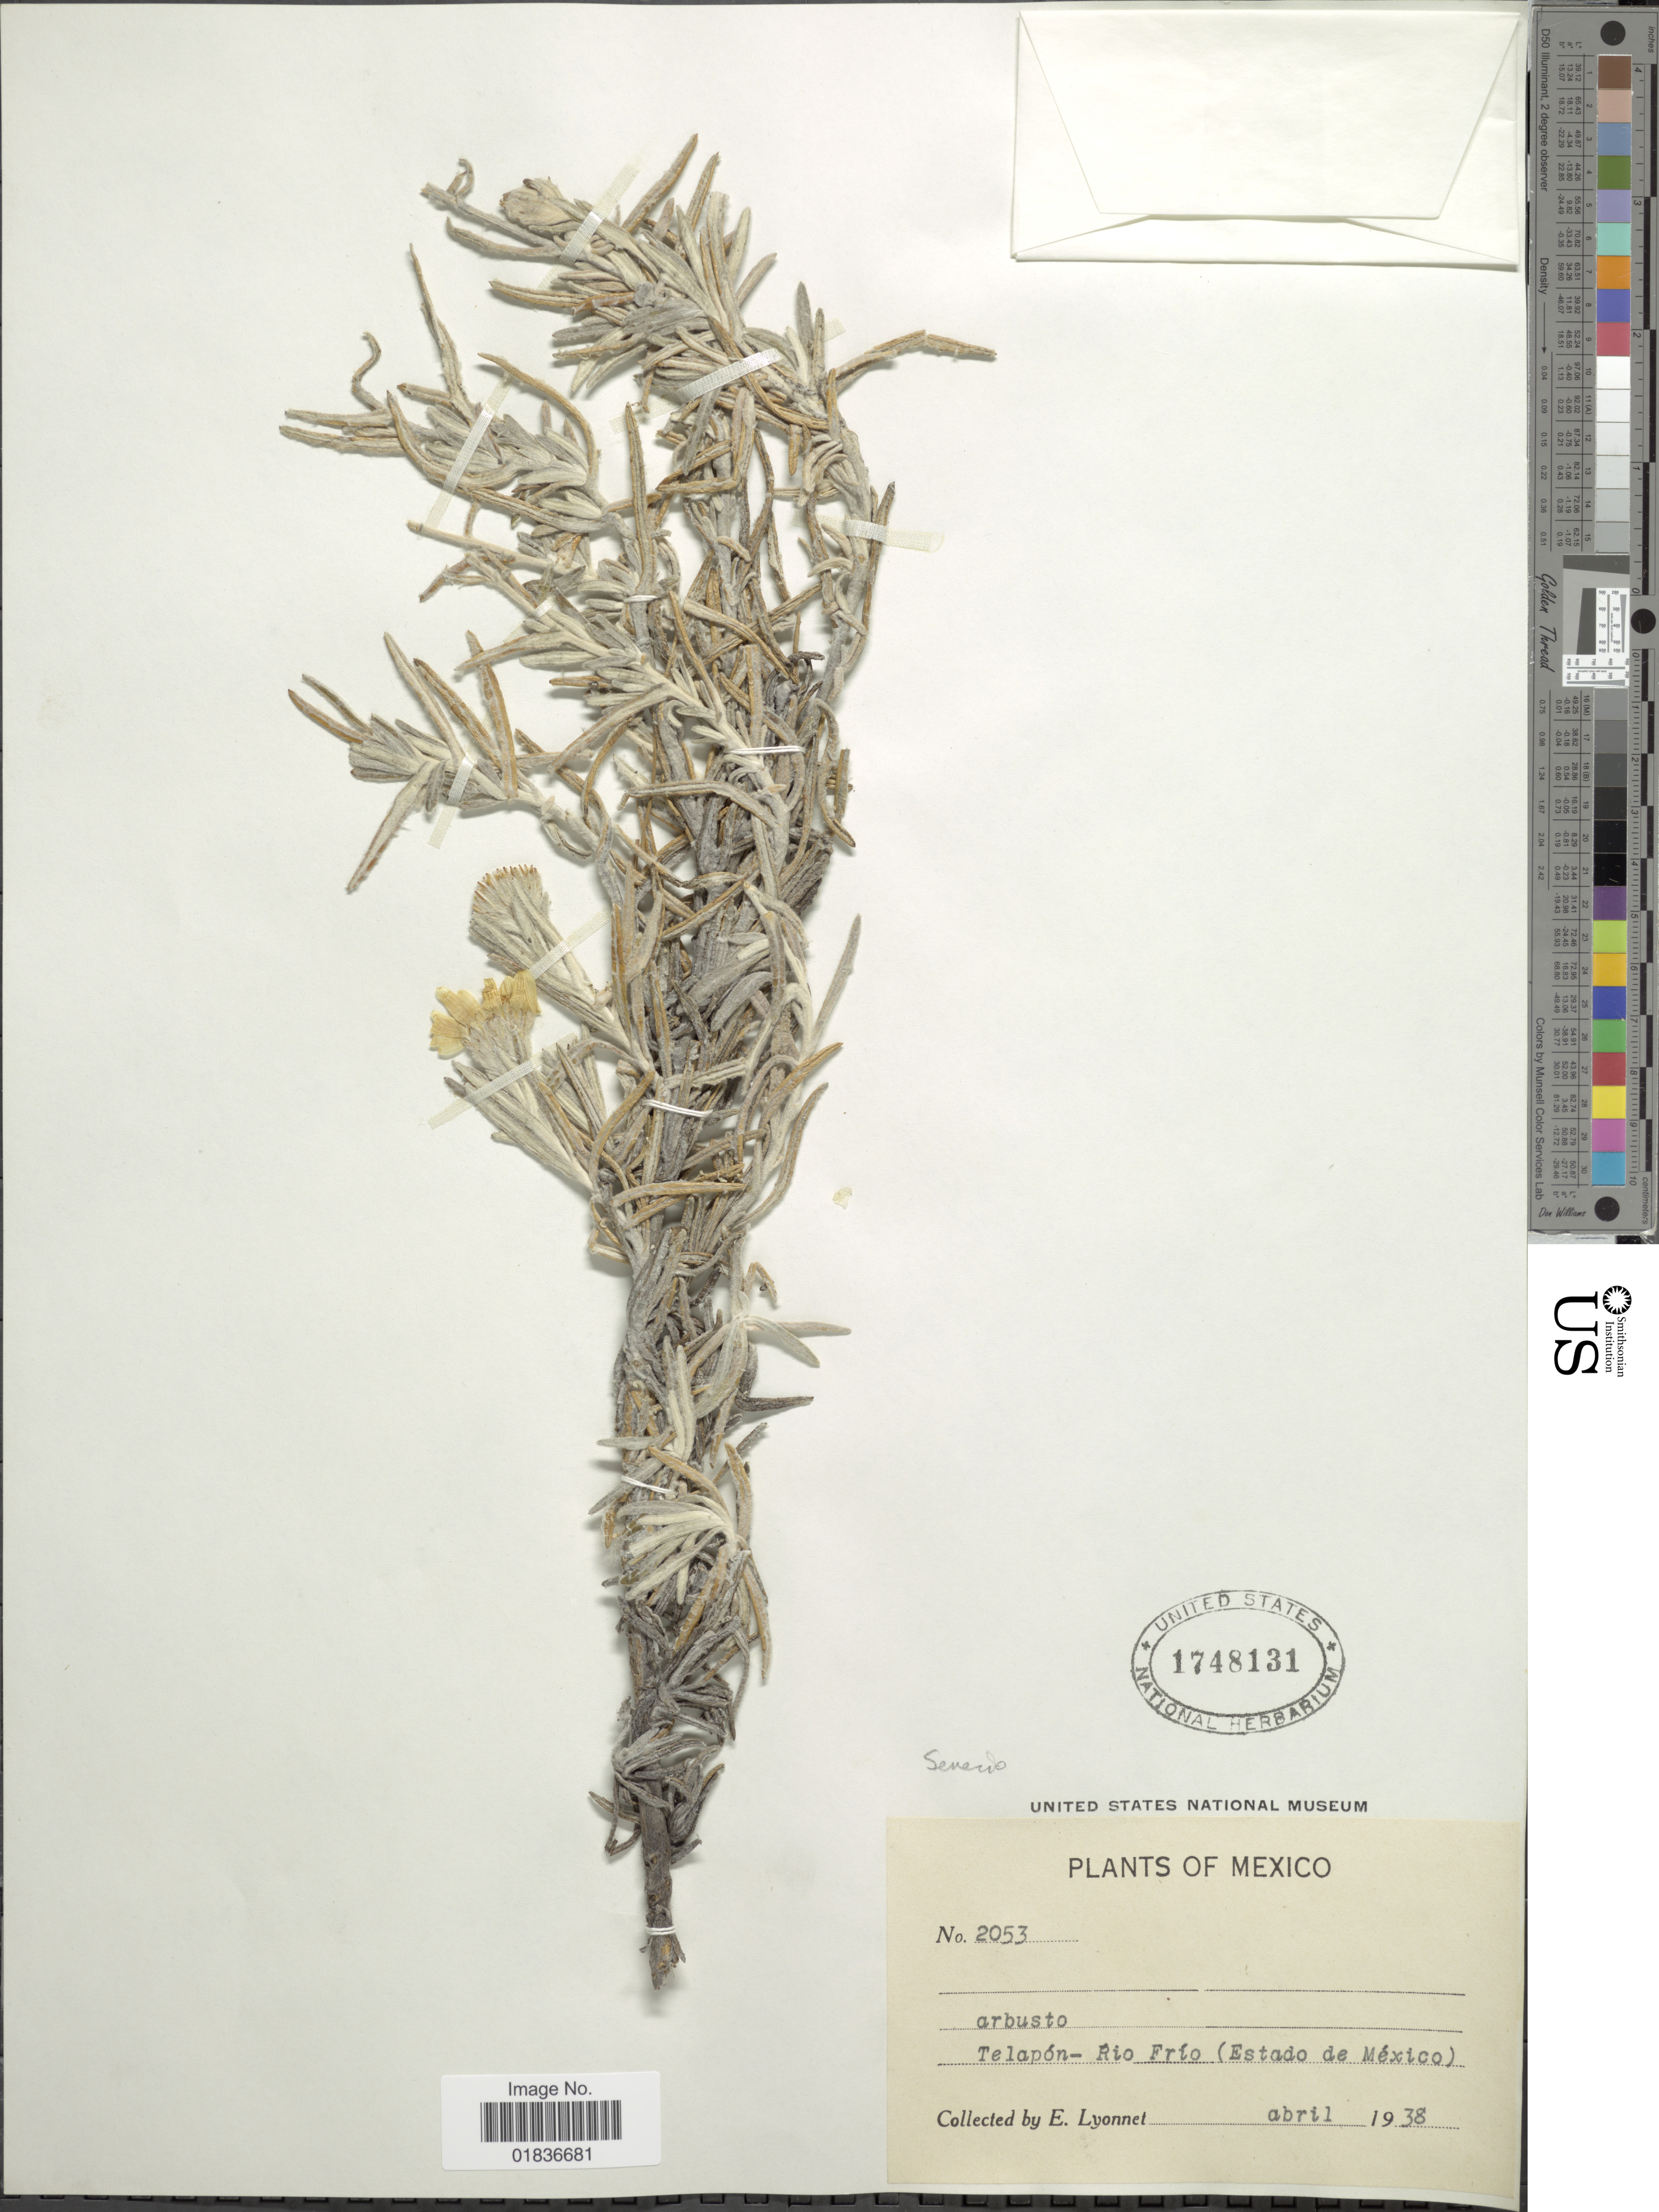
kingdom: Plantae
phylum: Tracheophyta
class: Magnoliopsida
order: Asterales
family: Asteraceae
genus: Senecio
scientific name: Senecio sp.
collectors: E. Lyonnet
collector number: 2053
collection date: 1938-04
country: Mexico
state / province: México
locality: Telapon-Rio Frio (Estado de México)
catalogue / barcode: US 1748131